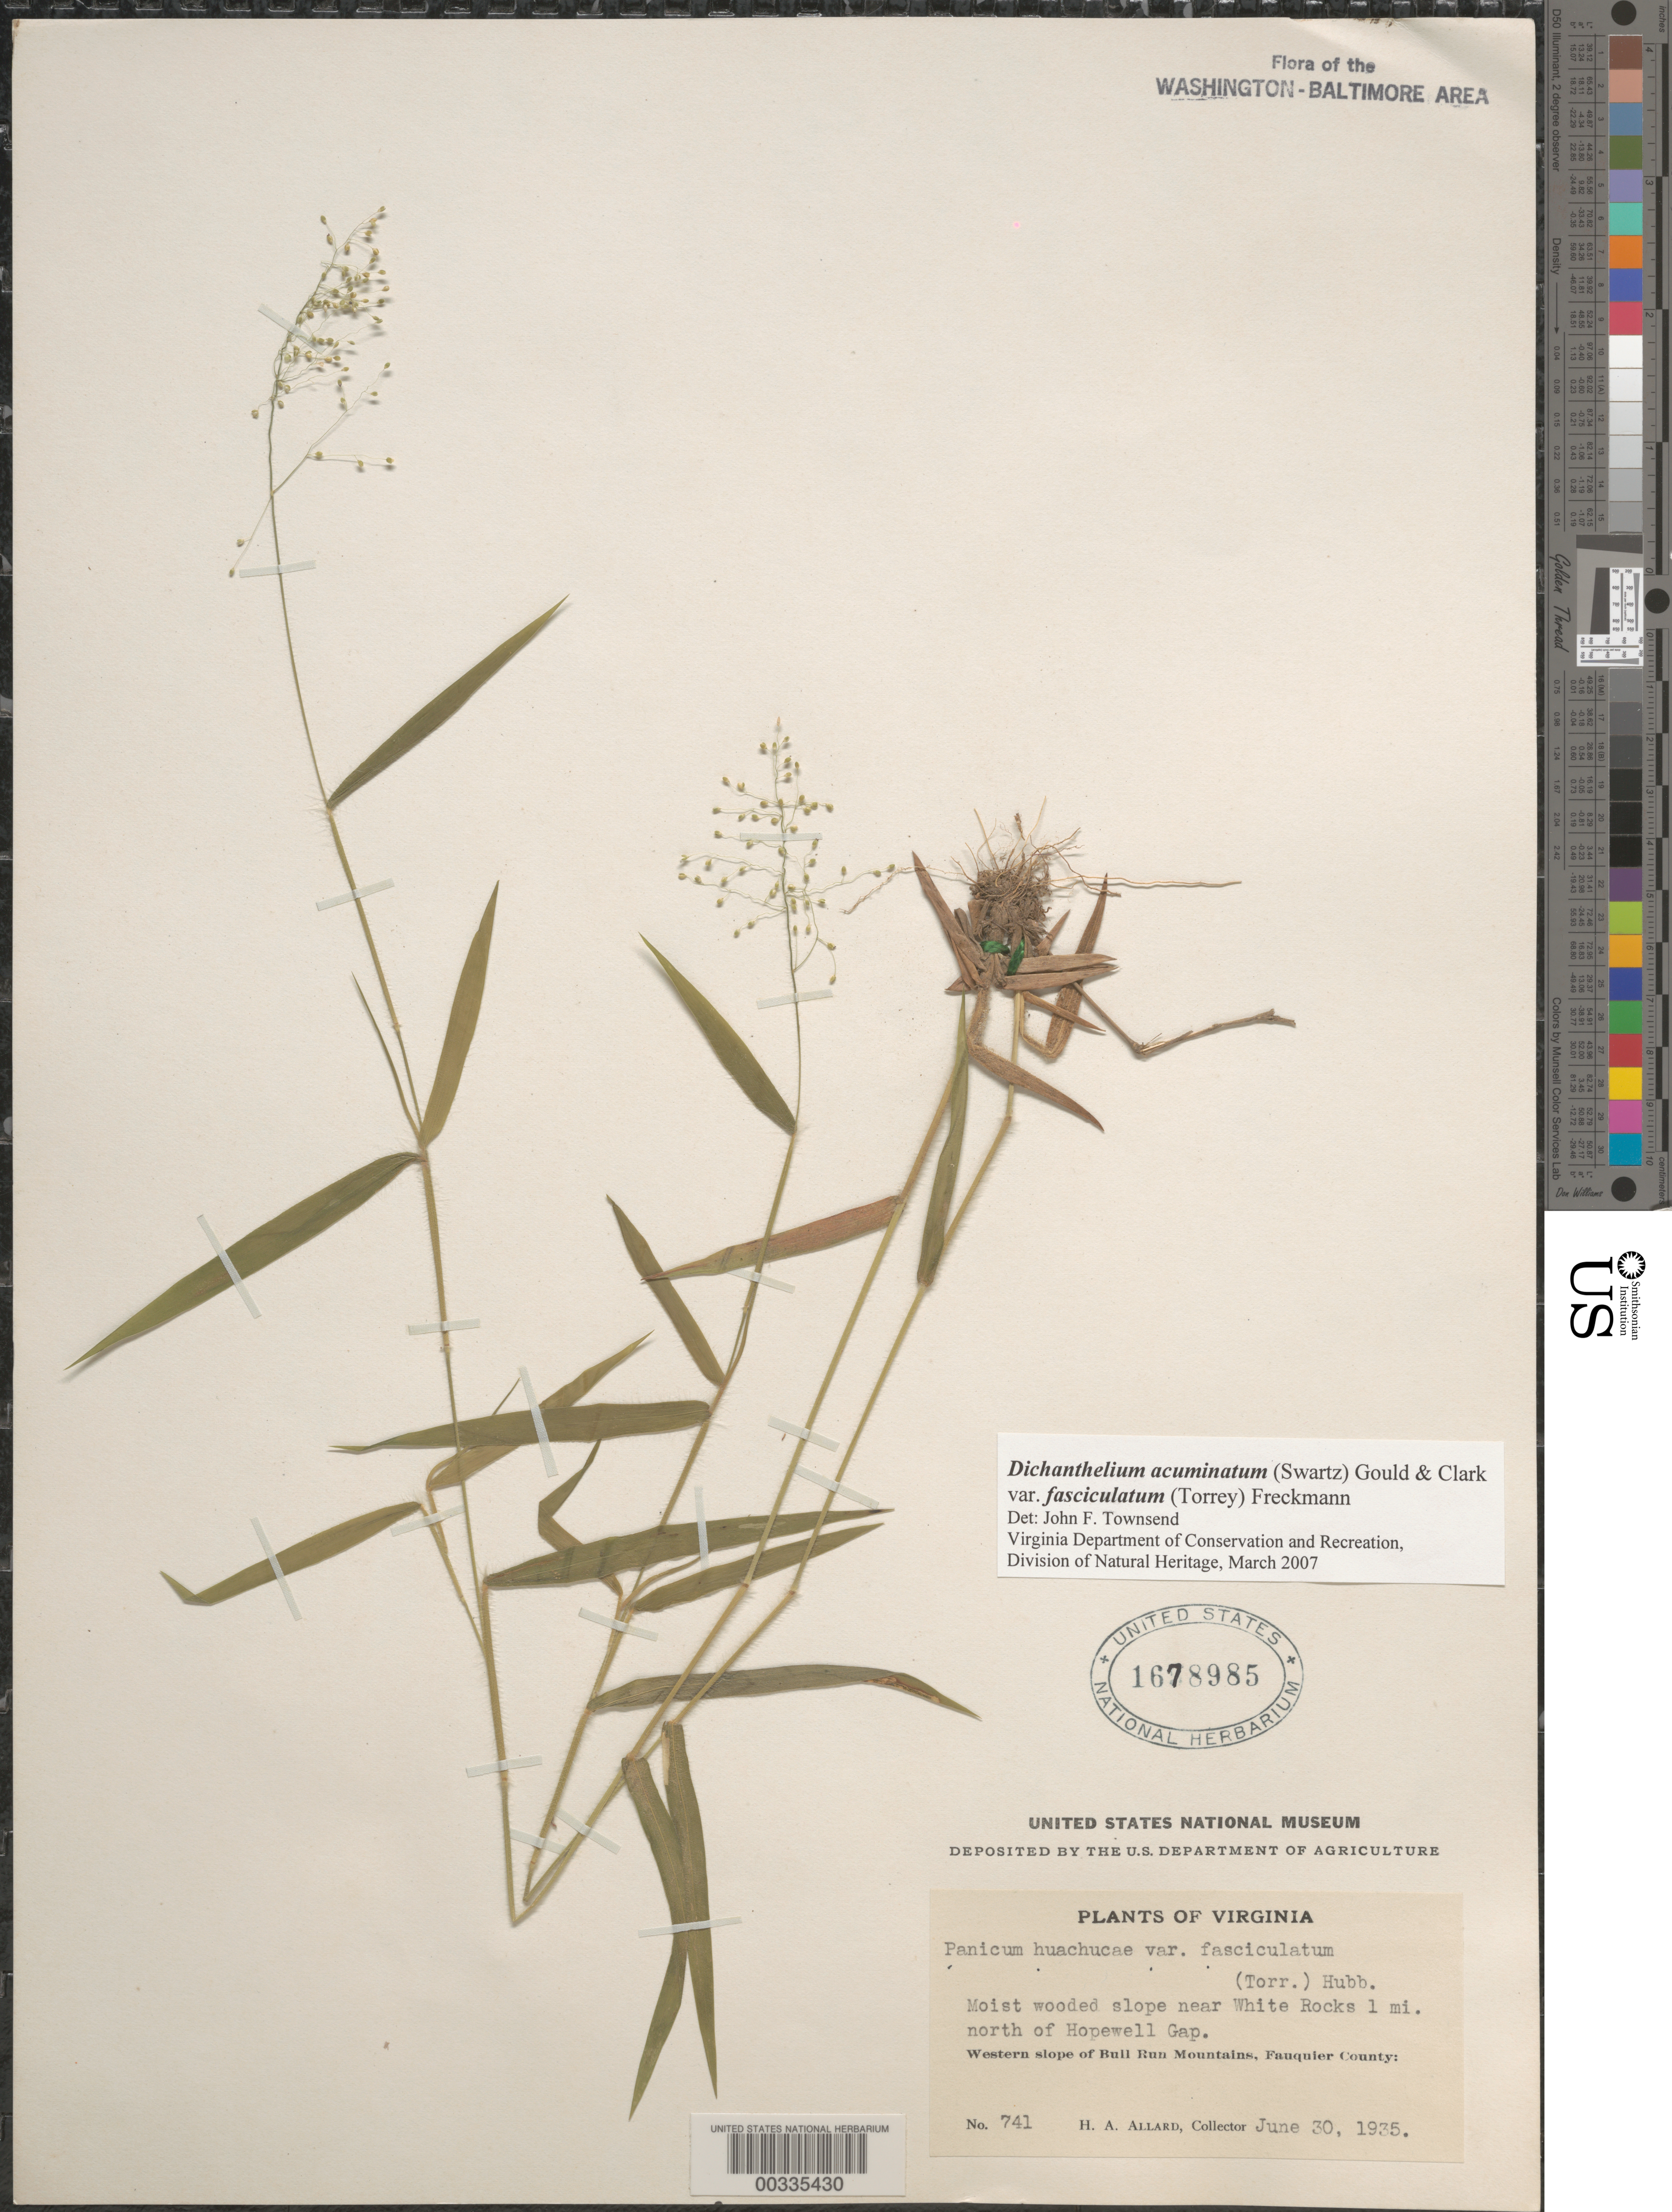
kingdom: Plantae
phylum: Tracheophyta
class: Liliopsida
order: Poales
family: Poaceae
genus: Dichanthelium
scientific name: Dichanthelium acuminatum var. fasciculatum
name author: (Torr.) Freckmann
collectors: H. A. Allard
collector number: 741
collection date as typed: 30 Jun 1935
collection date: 1935-06-30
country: United States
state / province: Virginia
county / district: Fauquier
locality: Bull Run Mountains Bull Run Mts.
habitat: Moist wooded slope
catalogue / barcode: US 1678985